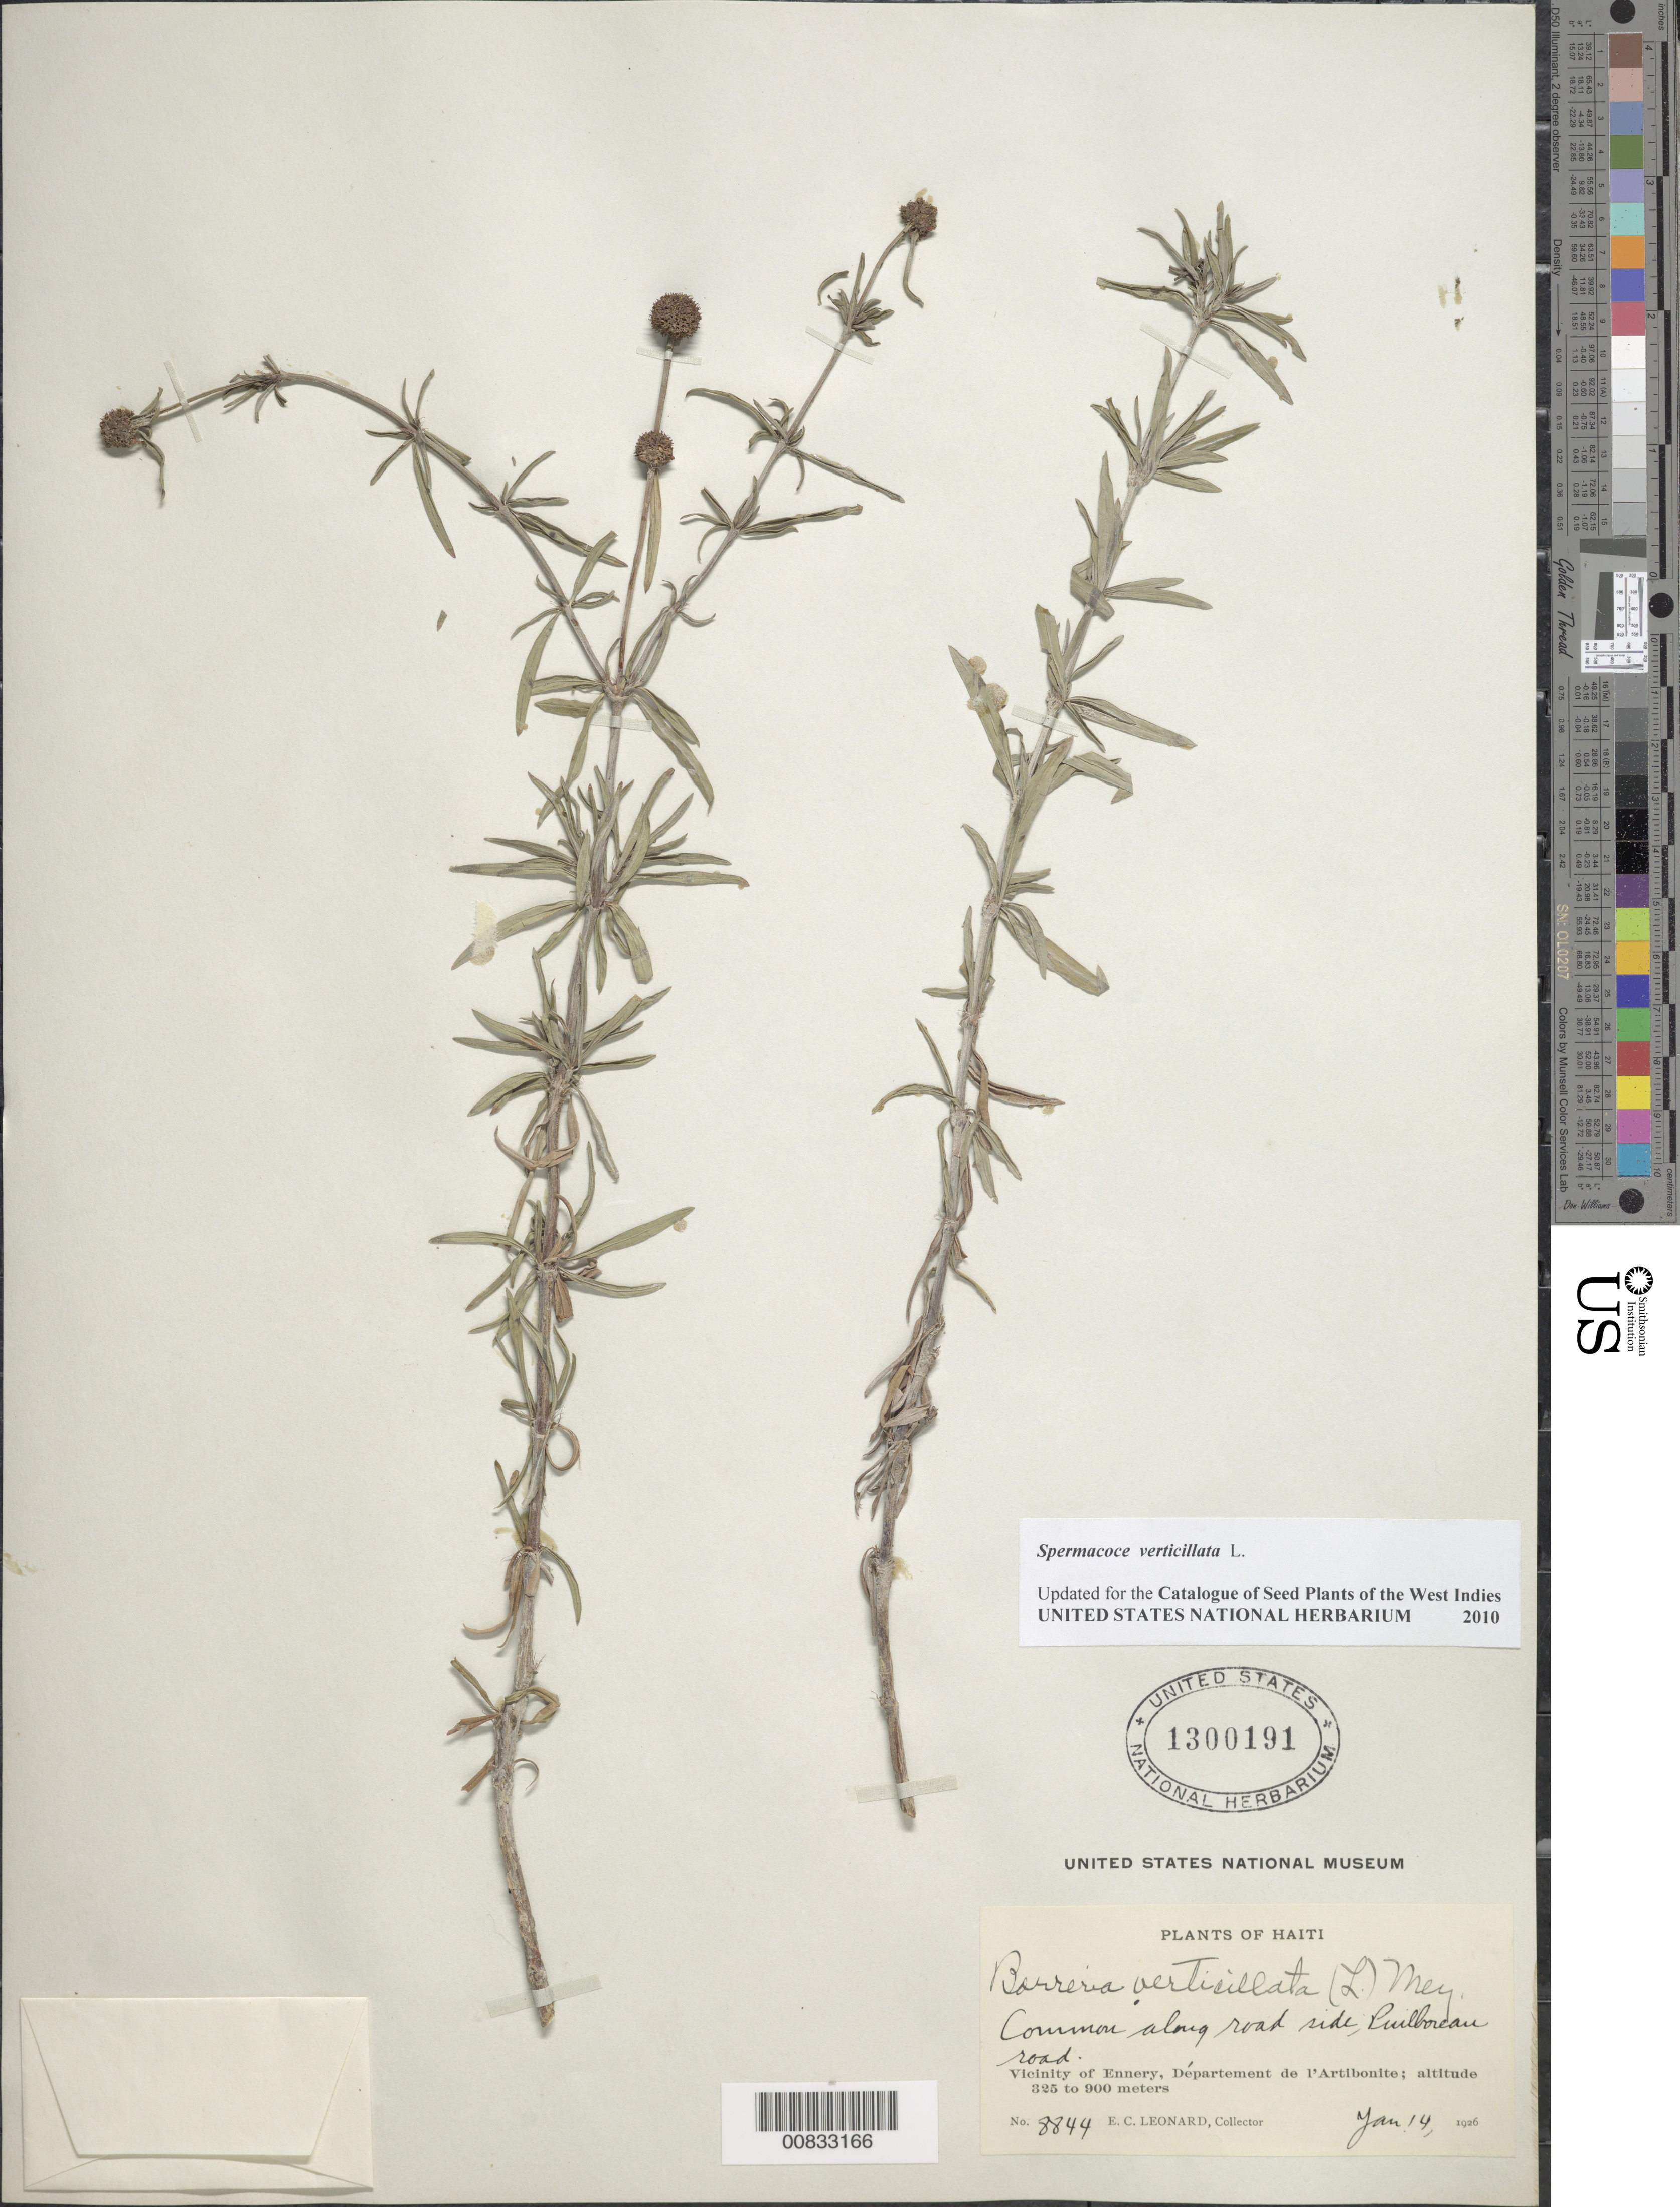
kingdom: Plantae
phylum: Tracheophyta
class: Magnoliopsida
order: Gentianales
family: Rubiaceae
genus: Spermacoce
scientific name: Spermacoce verticillata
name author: L.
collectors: E. C. Leonard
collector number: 8844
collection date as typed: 14 Jan 1926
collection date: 1926-01-14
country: Haiti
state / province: Artibonite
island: Hispaniola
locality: Vicinity of Ennery, Puilboreau road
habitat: Along road side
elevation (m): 325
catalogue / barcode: US 1300191